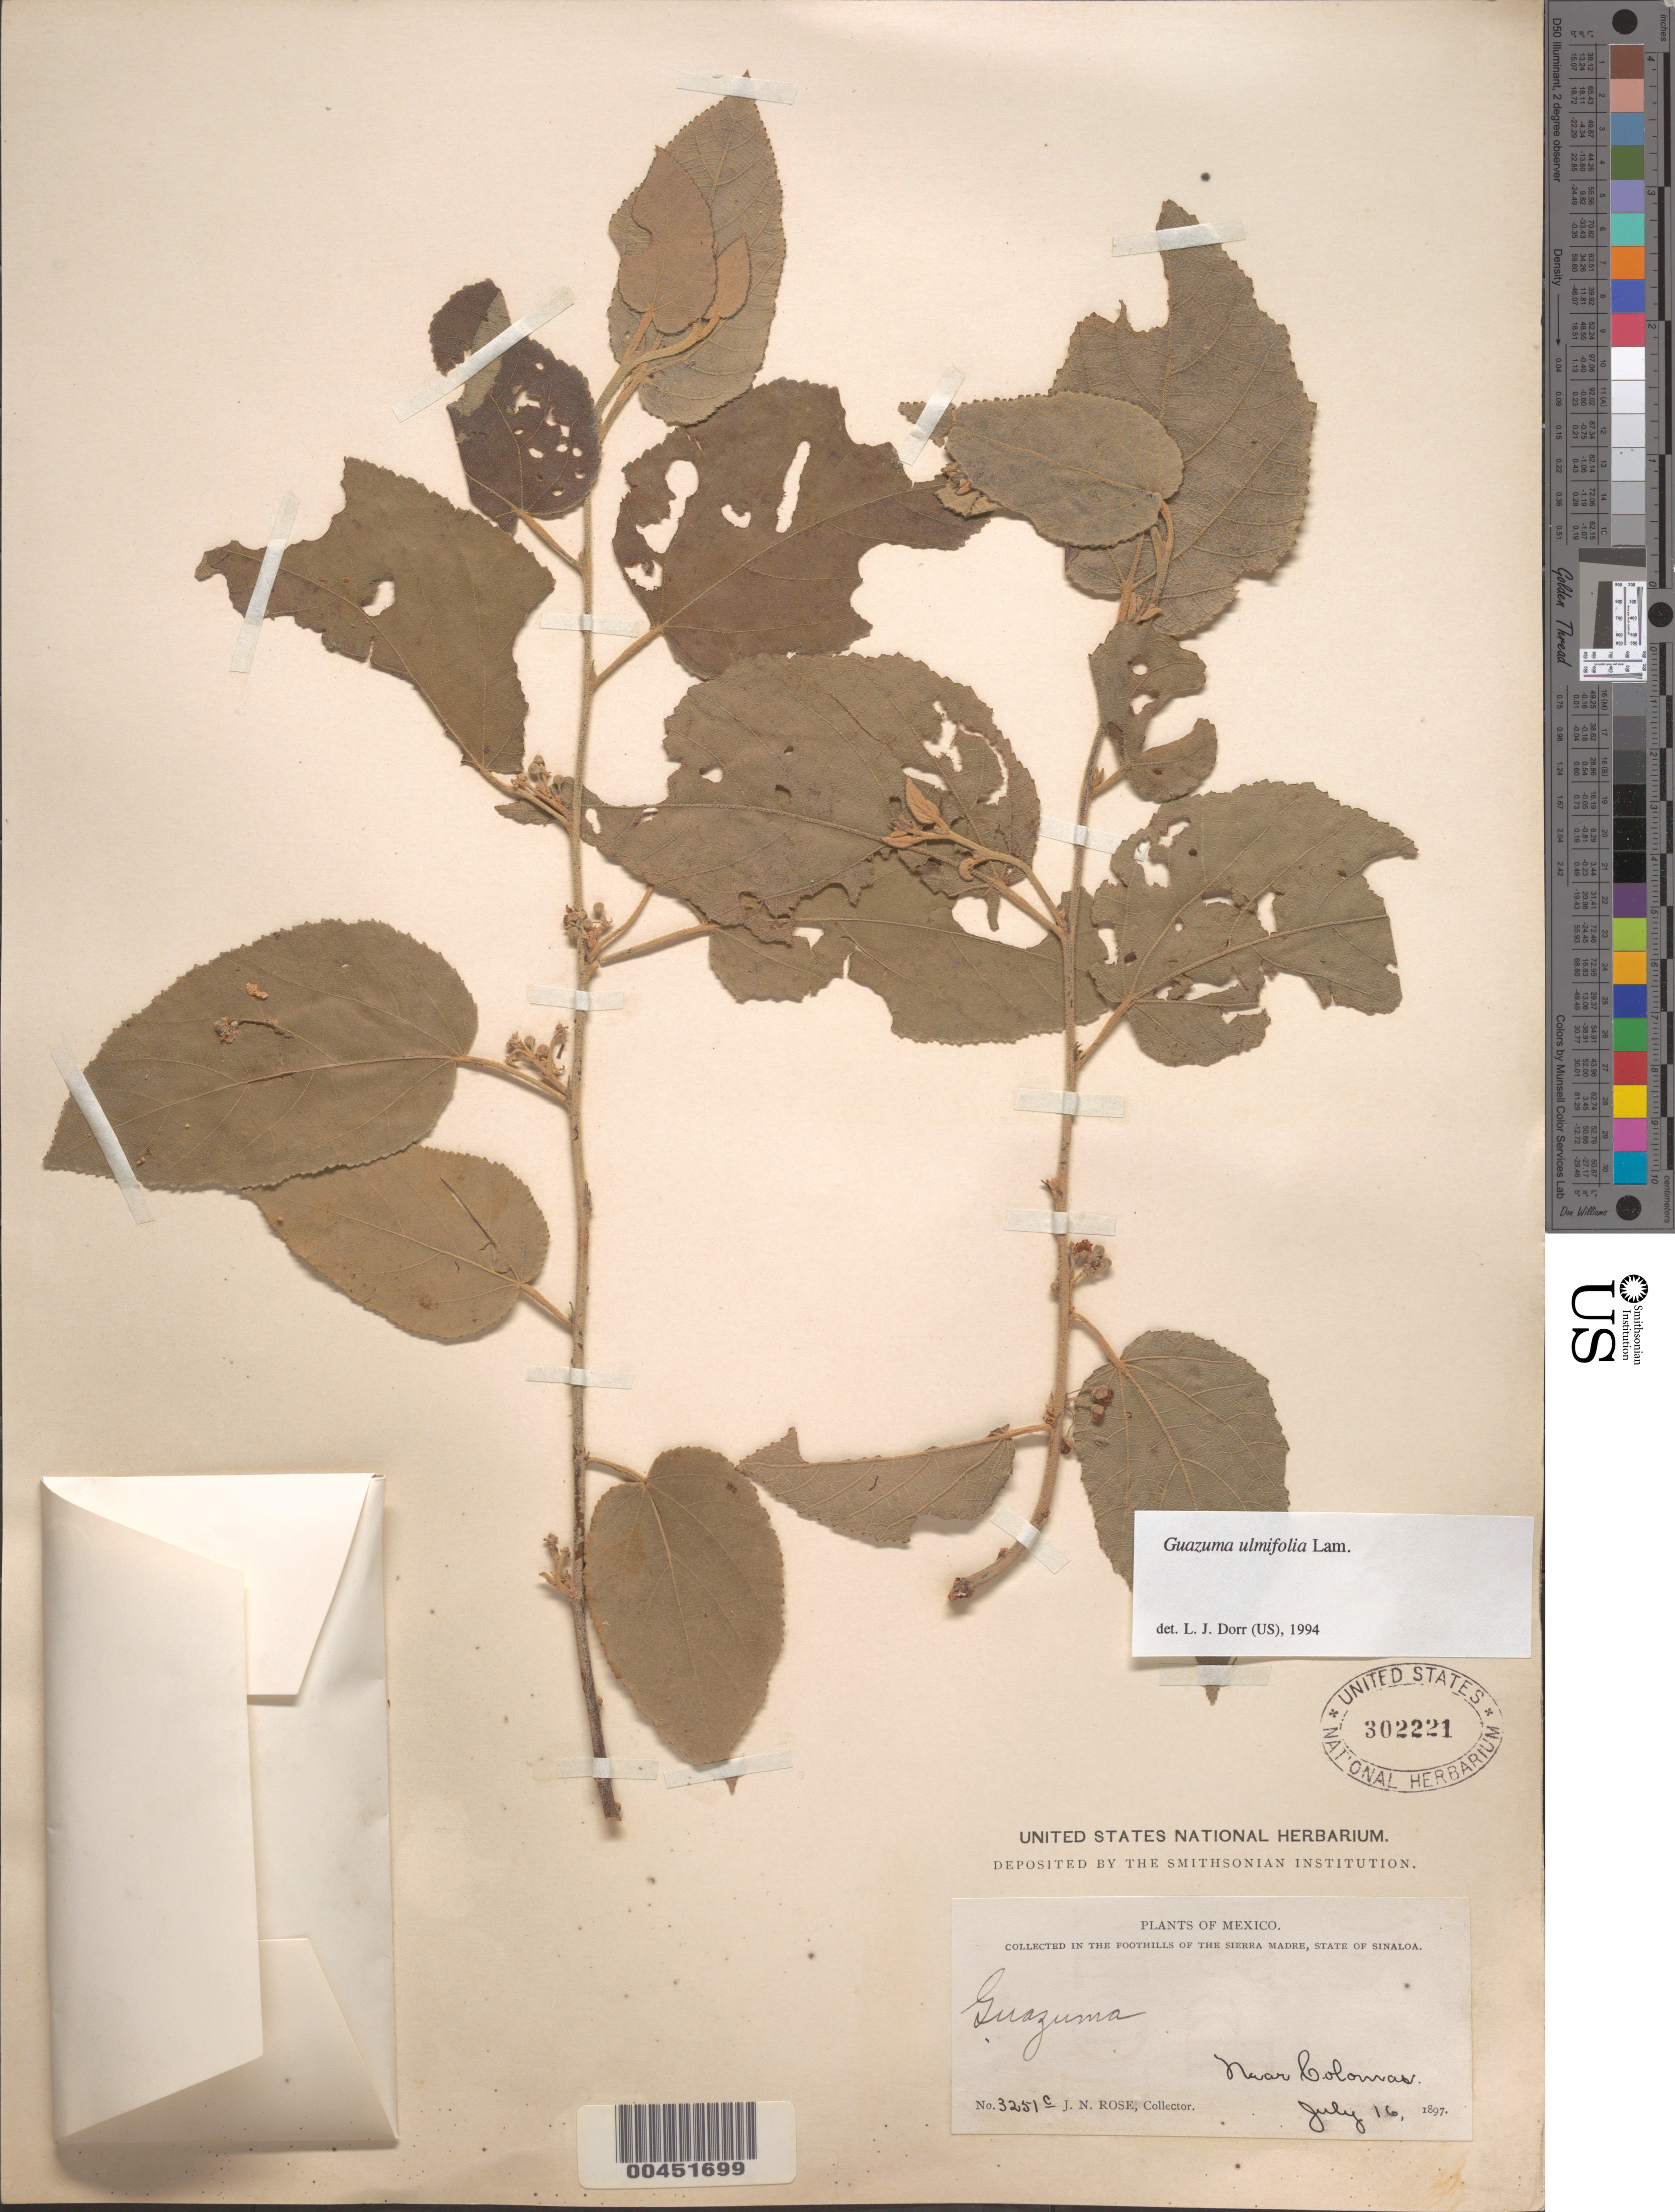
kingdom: Plantae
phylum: Tracheophyta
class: Magnoliopsida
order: Malvales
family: Malvaceae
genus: Guazuma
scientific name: Guazuma ulmifolia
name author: Lam.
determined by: Dorr, L. J., (BOT), Smithsonian Institution - National Museum of Natural History (UNITED STATES)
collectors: J. N. Rose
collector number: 3251c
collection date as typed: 16 Jul 1897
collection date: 1897-07-16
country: Mexico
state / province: Sinaloa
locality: Near Colomas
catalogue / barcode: US 302221